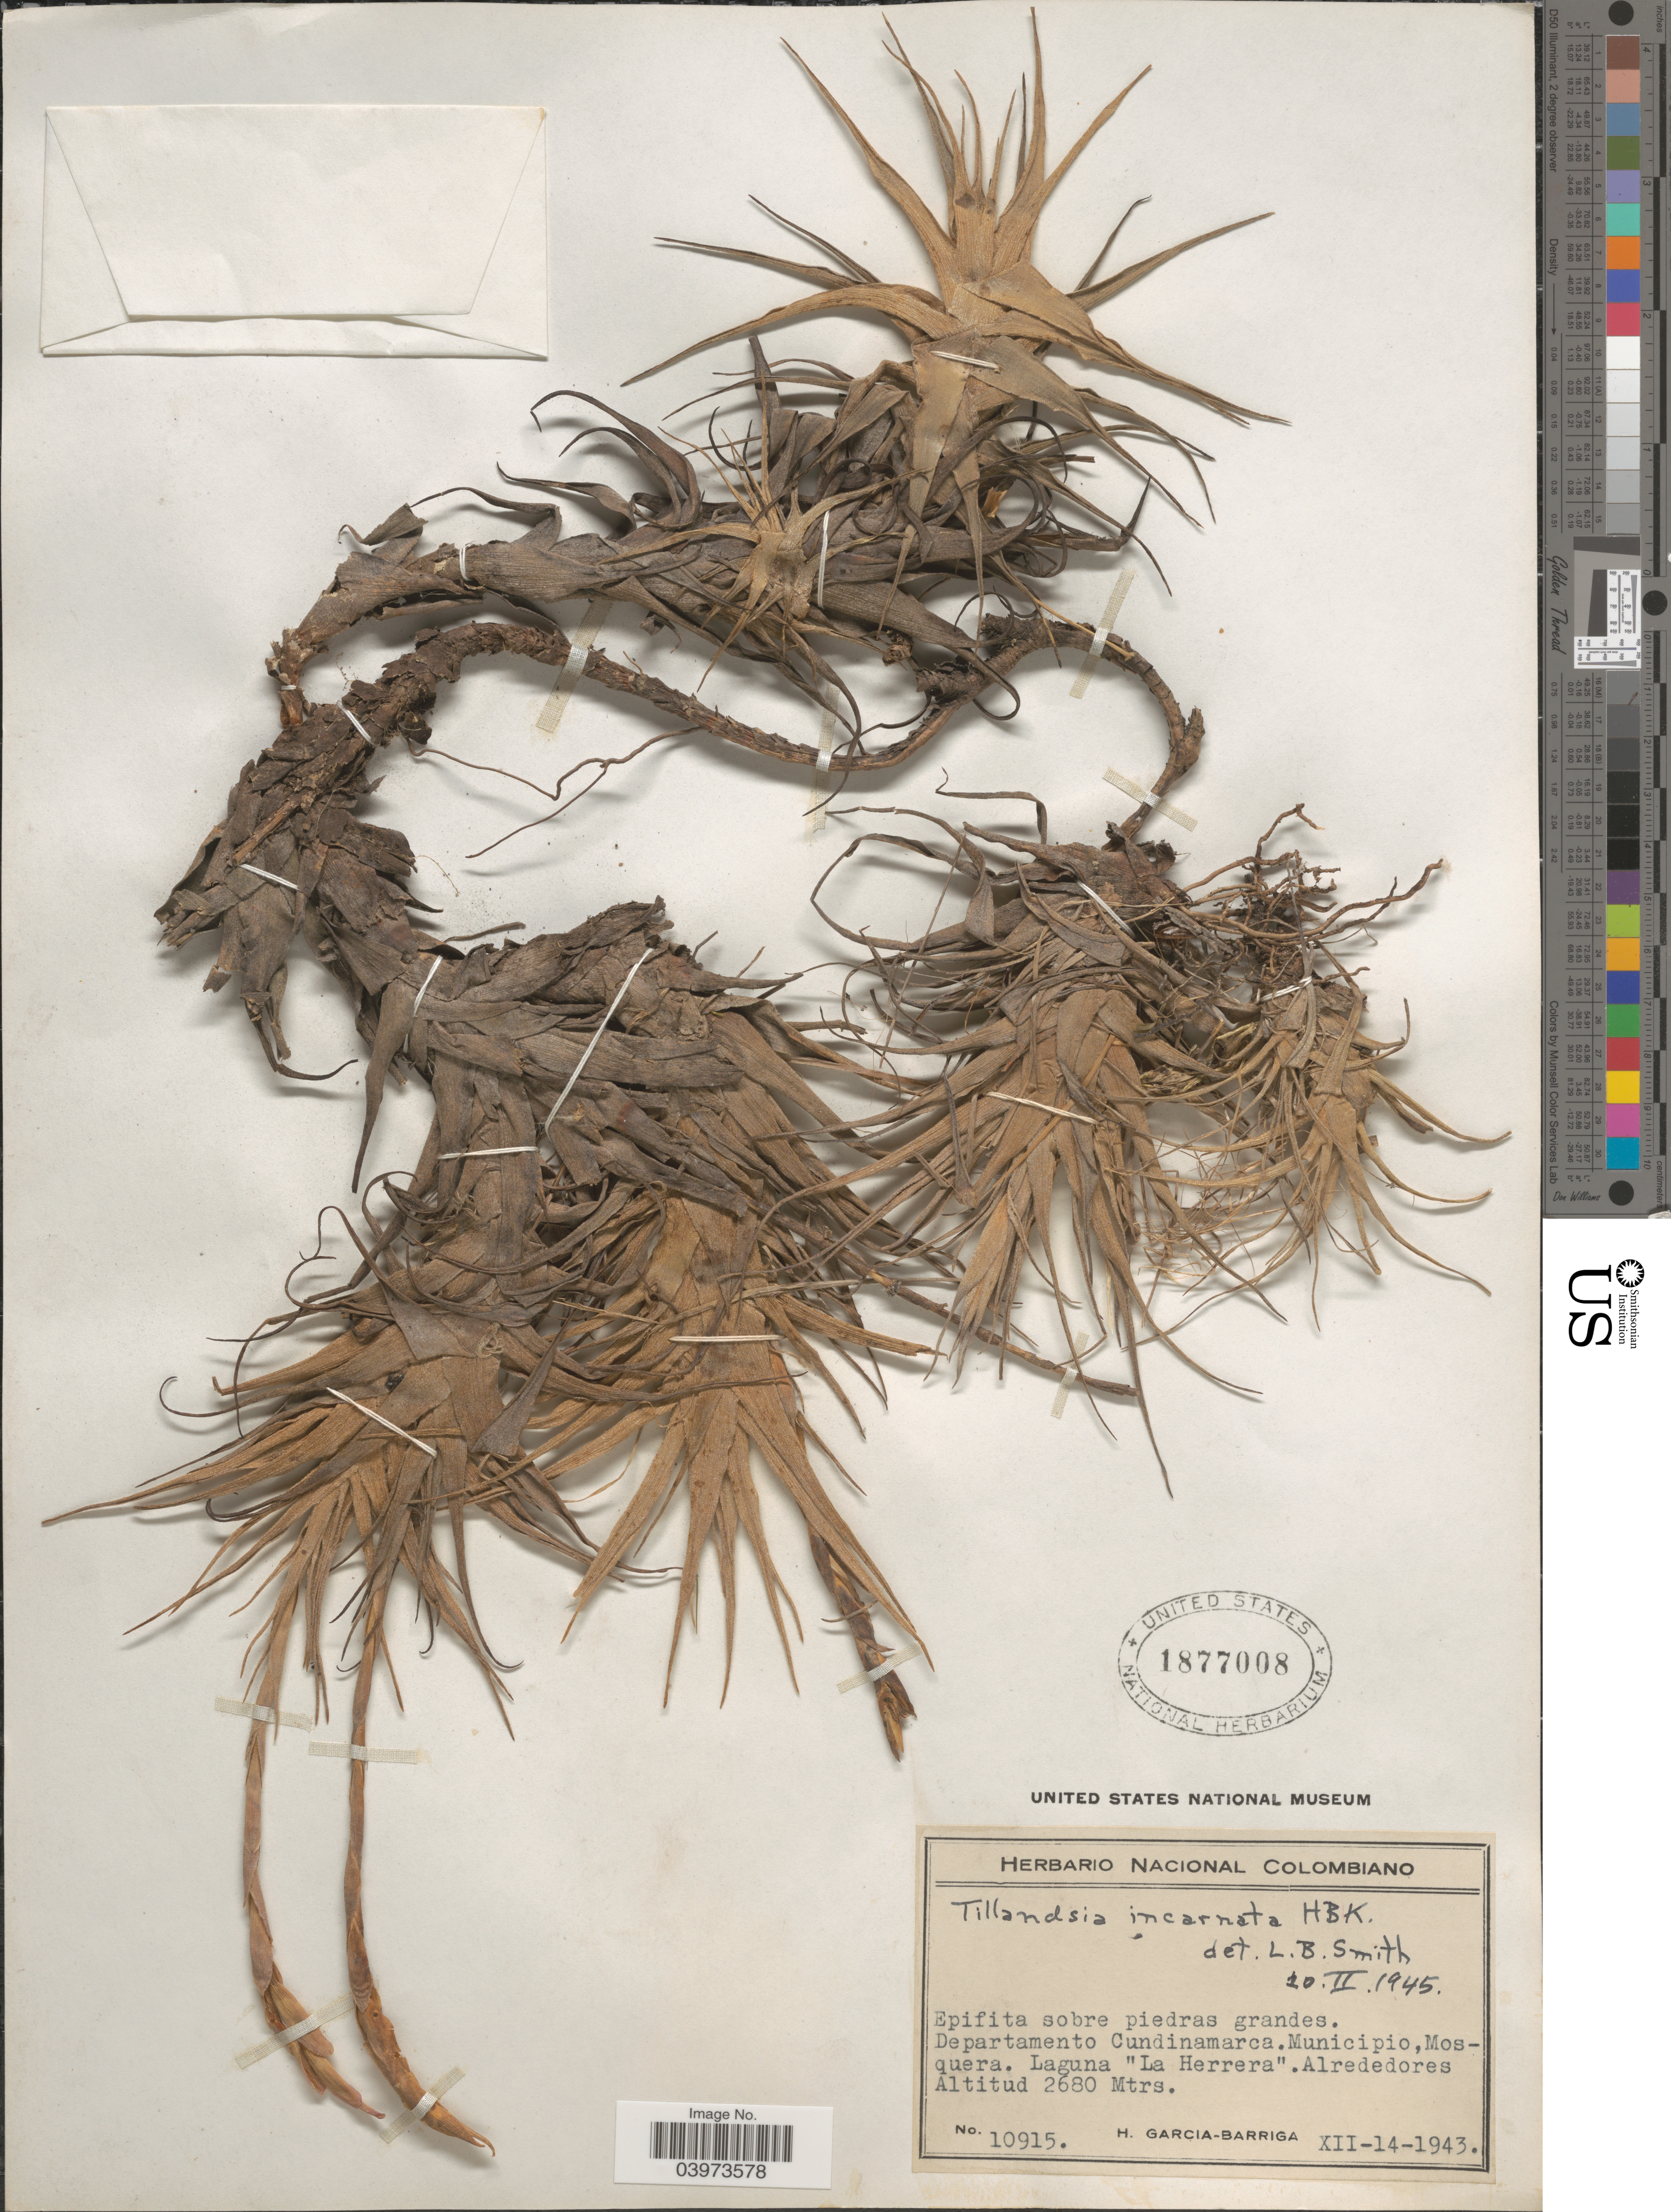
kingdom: Plantae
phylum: Tracheophyta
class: Liliopsida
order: Poales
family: Bromeliaceae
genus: Tillandsia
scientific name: Tillandsia incarnata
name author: Kunth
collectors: H. García Barriga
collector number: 10915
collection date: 1943-12-14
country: Colombia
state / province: Cundinamarca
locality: Departamento Cundinamarca. Municipio, Mosquera. Laguna "La Herrera".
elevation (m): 2680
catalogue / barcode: US 1877008